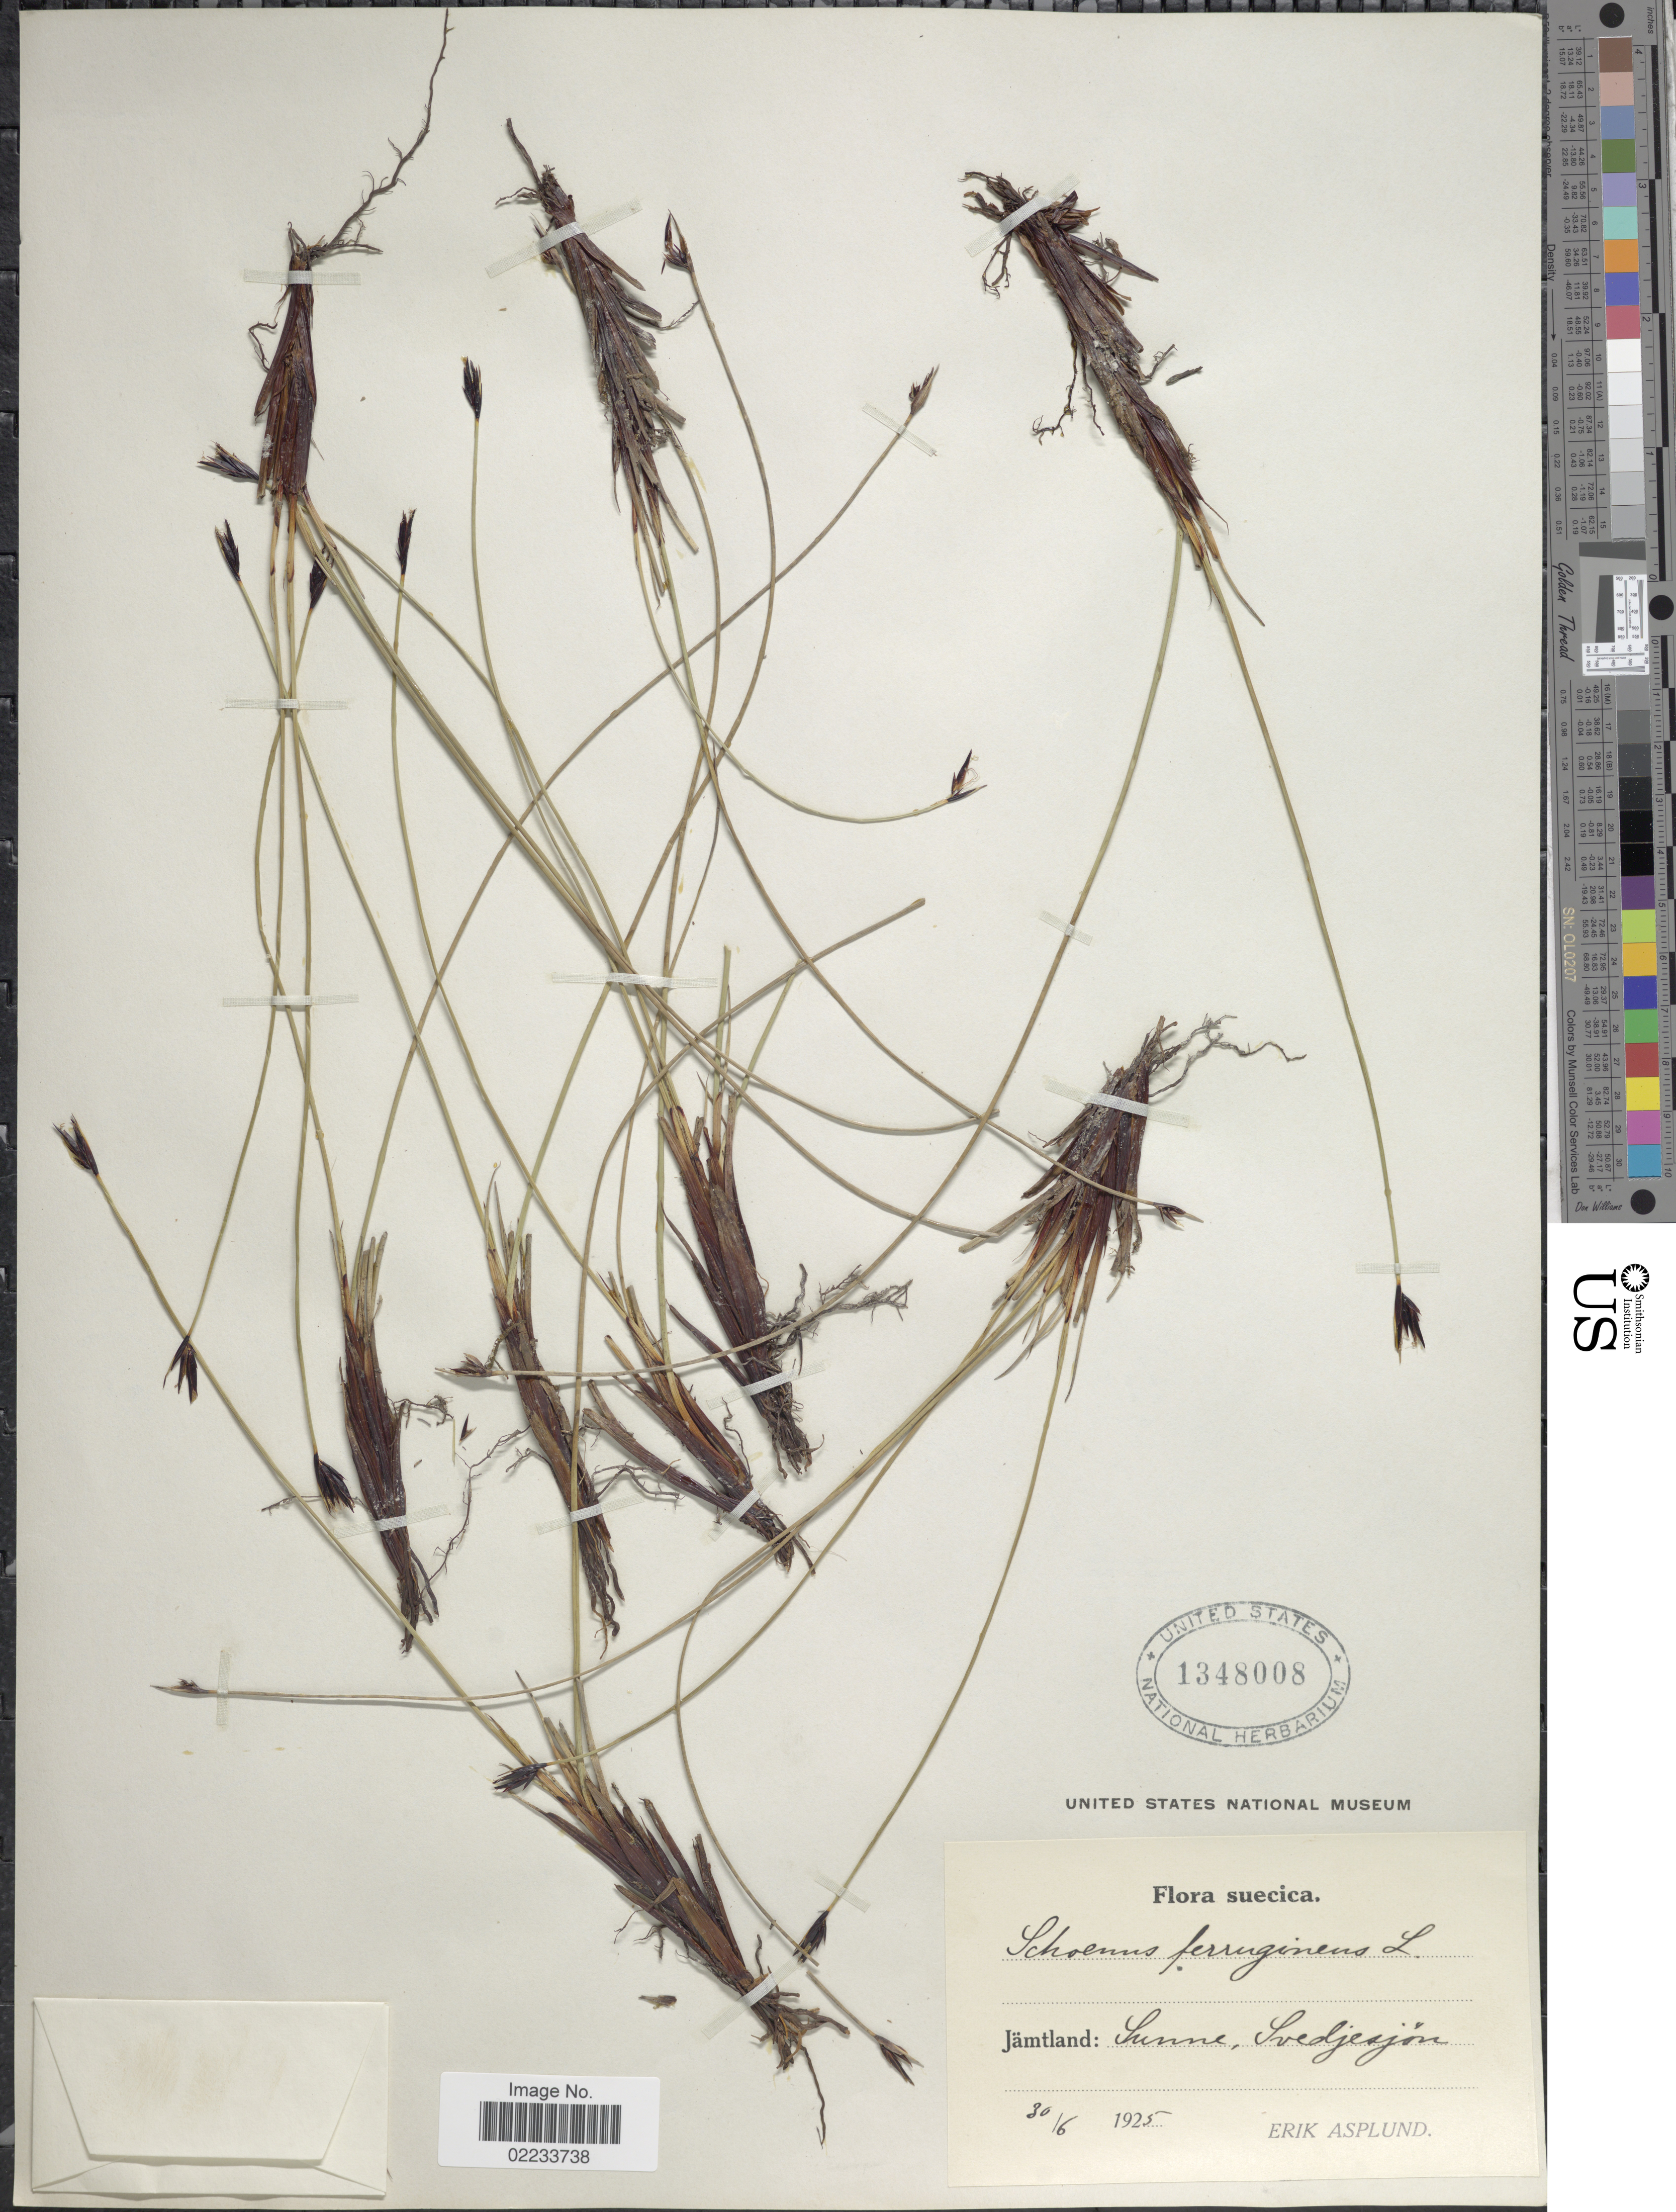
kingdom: Plantae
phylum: Tracheophyta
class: Liliopsida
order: Poales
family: Cyperaceae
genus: Schoenus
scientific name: Schoenus ferrugineus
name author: L.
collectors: E. Asplund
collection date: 1925-06-30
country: Sweden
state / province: Jämtland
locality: Jamtland: Sunne, Svedjesjön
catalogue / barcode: US 1348008